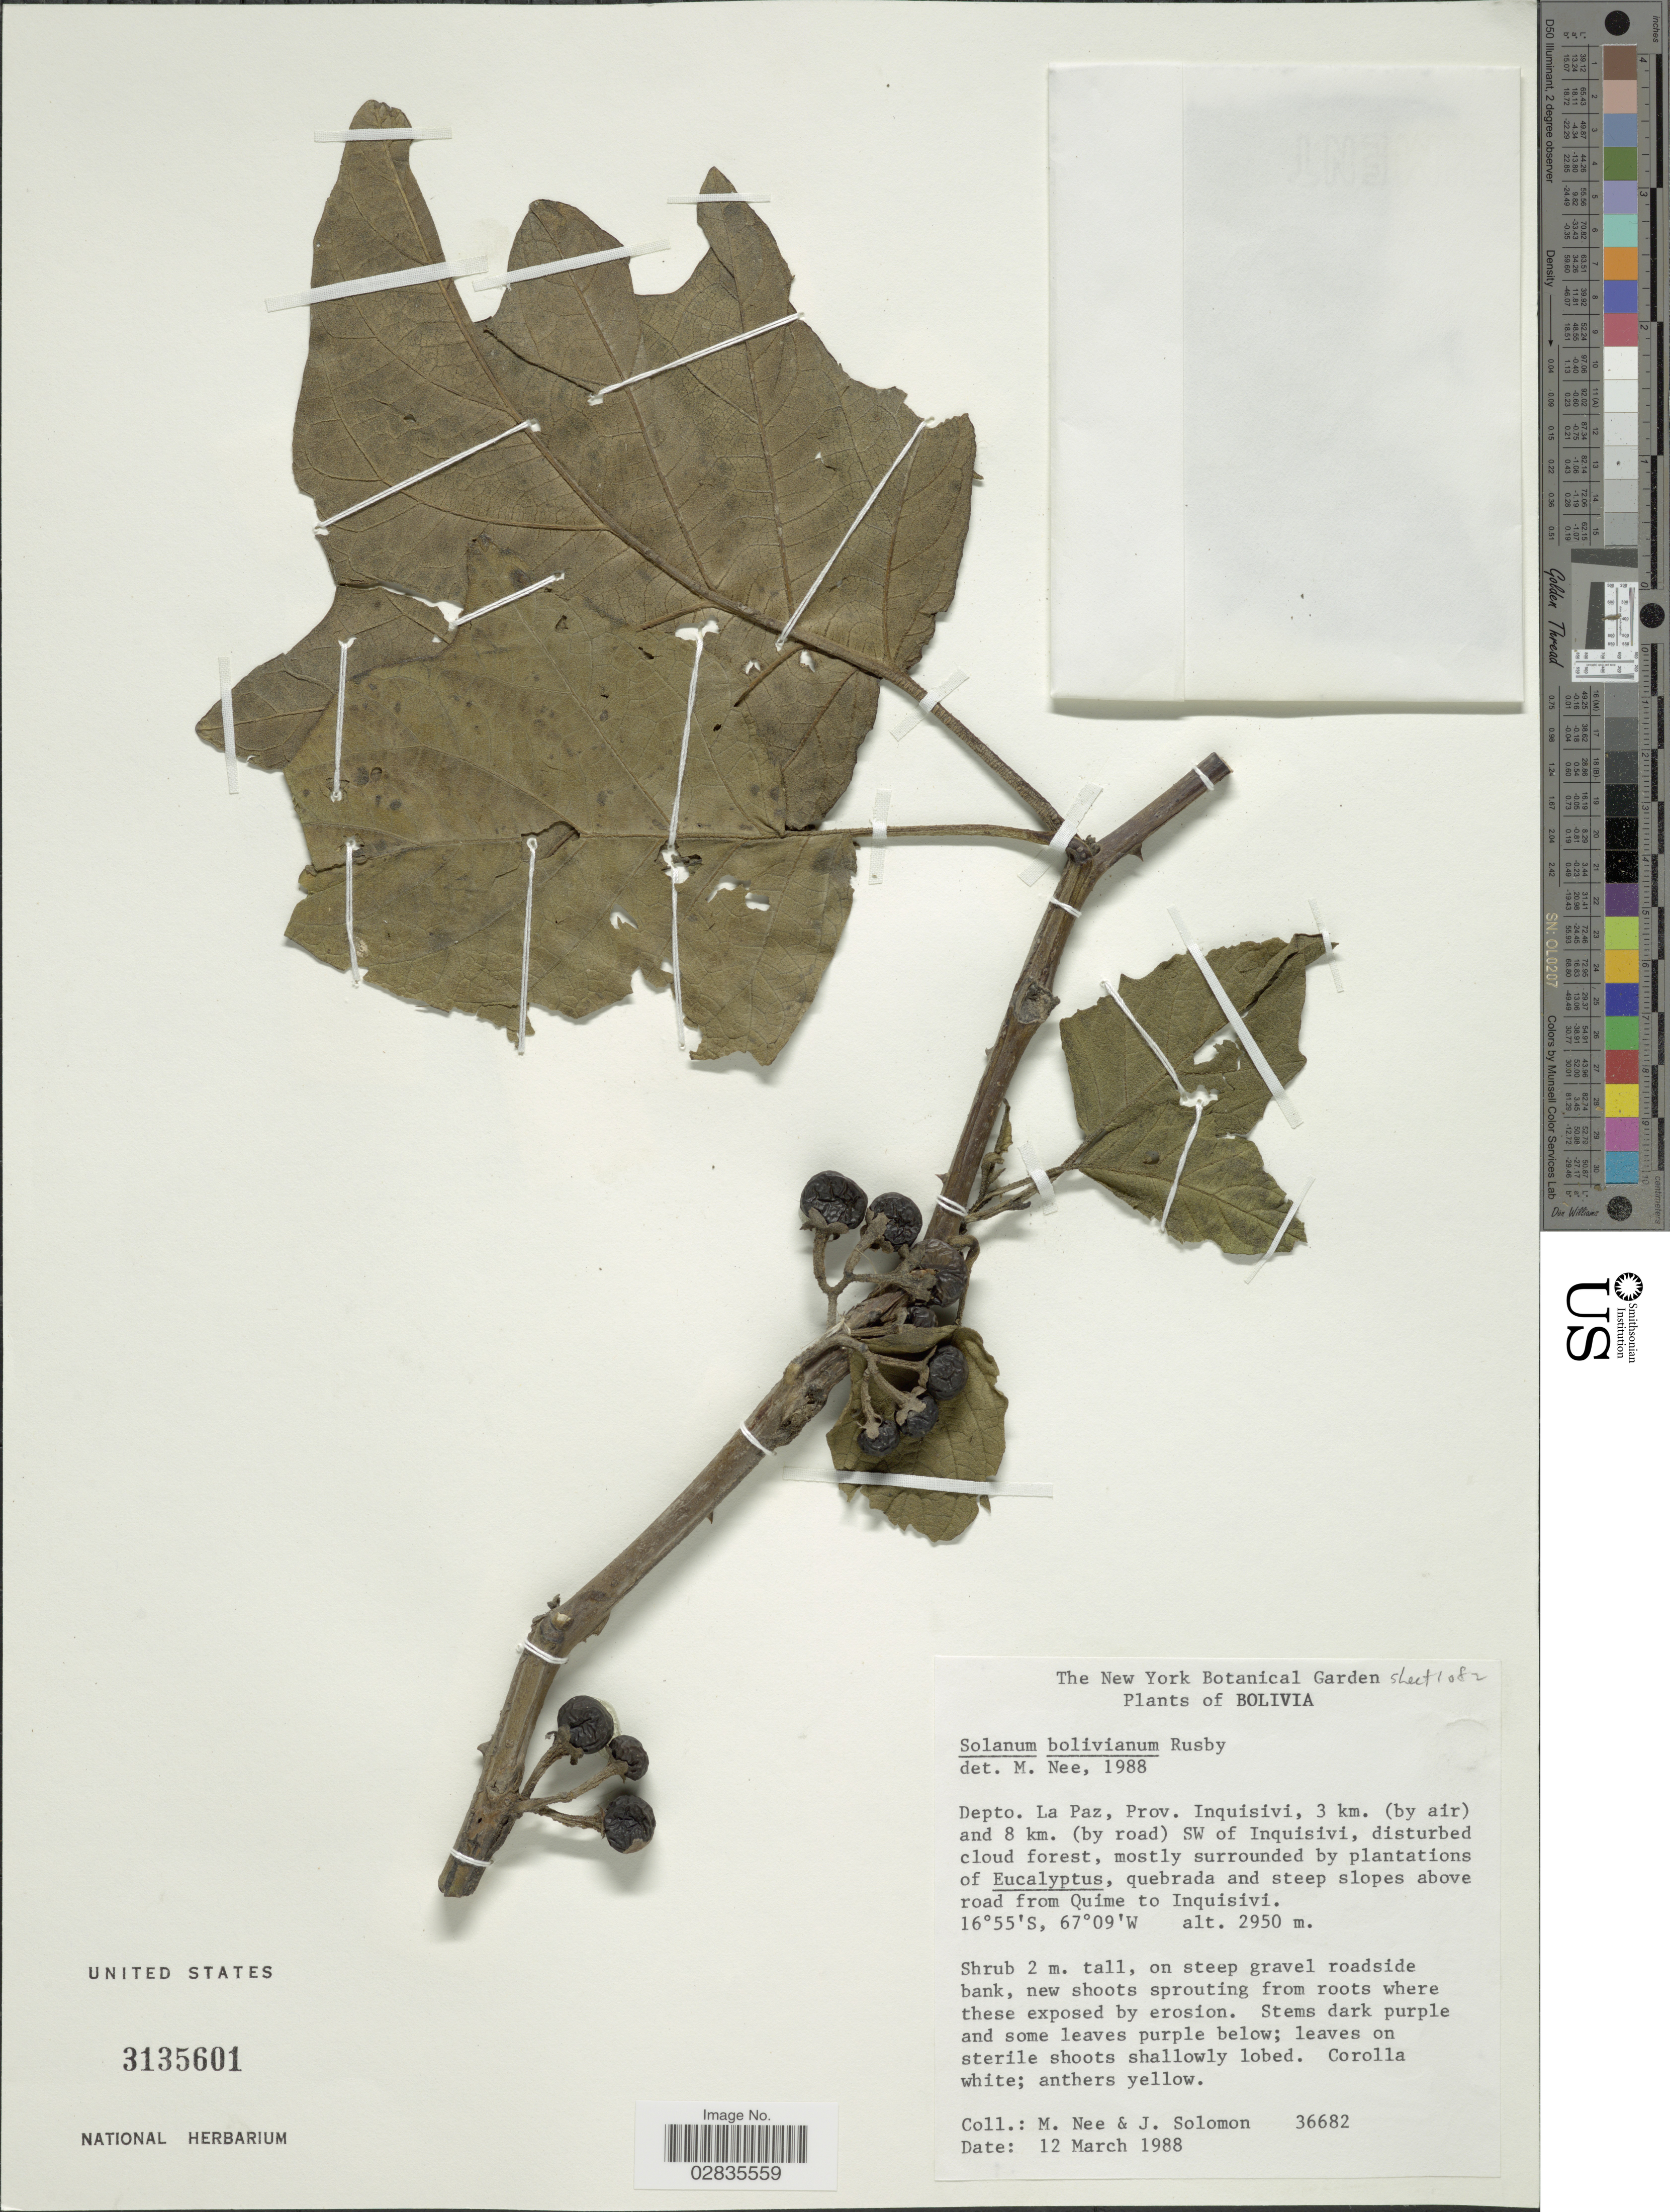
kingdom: Plantae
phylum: Tracheophyta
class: Magnoliopsida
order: Solanales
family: Solanaceae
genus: Solanum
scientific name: Solanum bolivianum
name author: Britton ex Rusby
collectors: M. Nee & J. Solomon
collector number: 36682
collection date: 1988-03-12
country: Bolivia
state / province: La Paz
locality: Depto. La Paz, Prov. Inquisivi, 3 km. (by air) and 8 km. (by road) SW of Inquisivi, quebrada steep slopes above road from Quime to Inquisivi.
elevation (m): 2950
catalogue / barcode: US 3135601